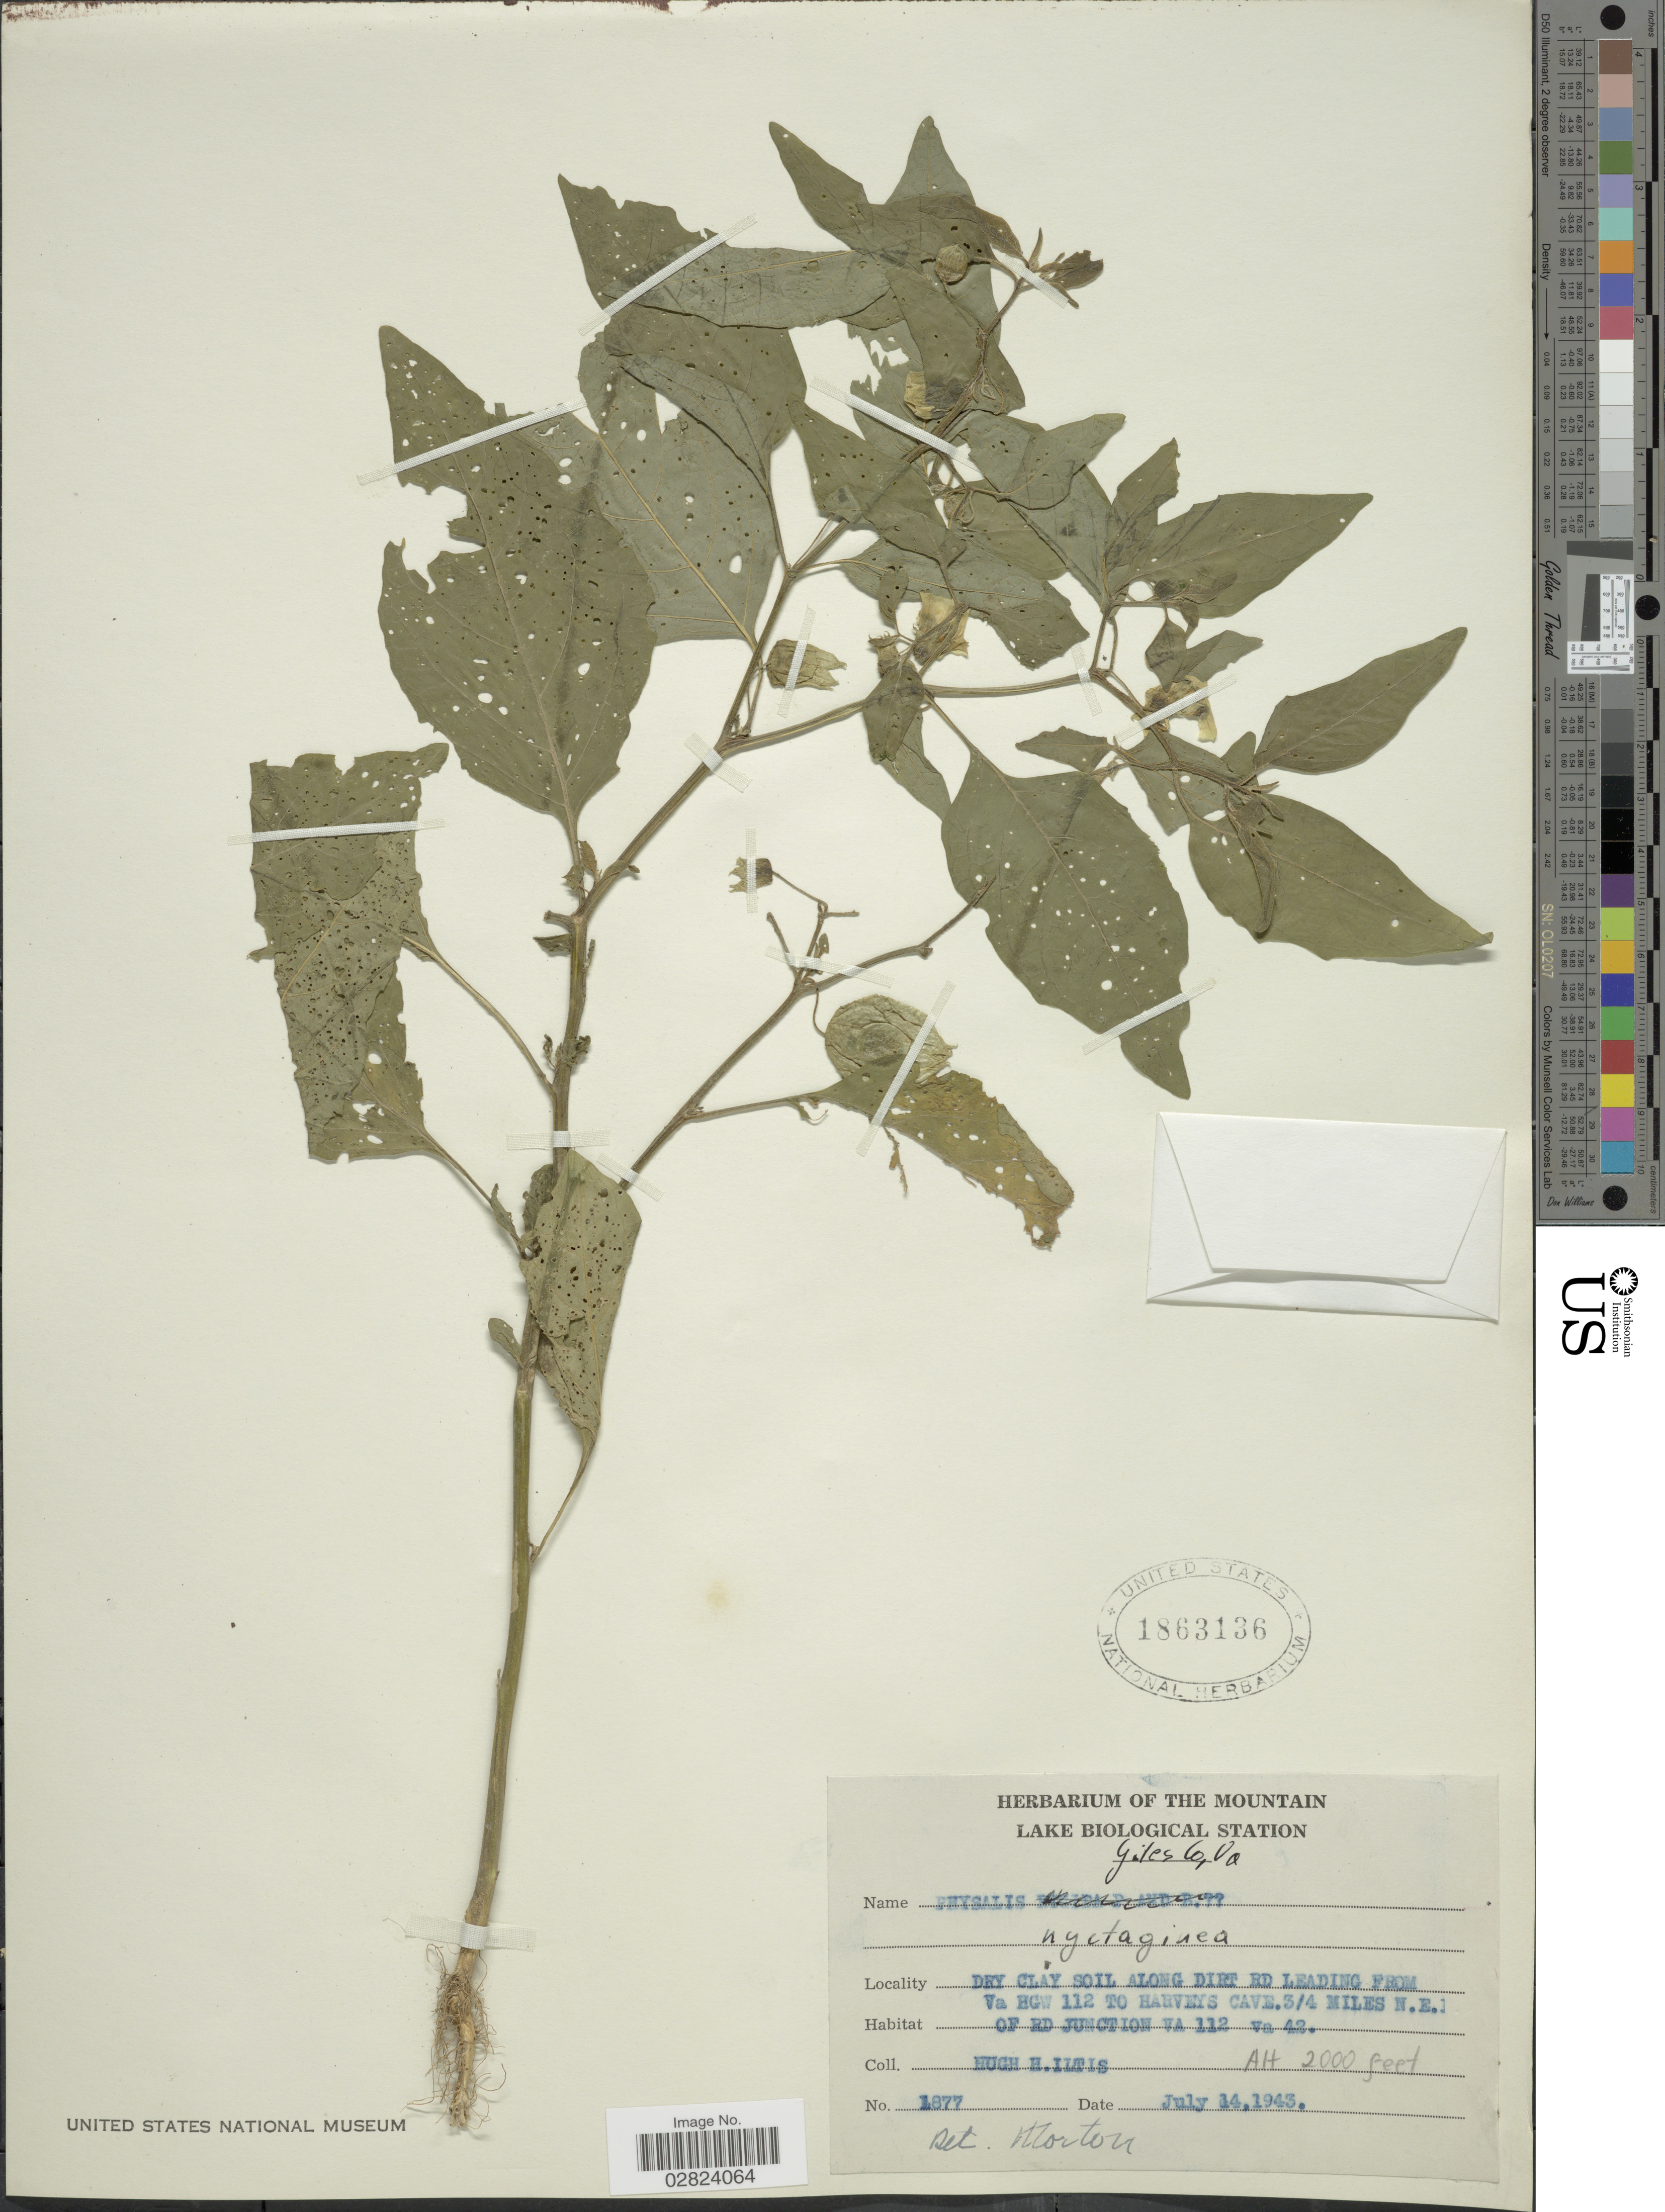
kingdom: Plantae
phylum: Tracheophyta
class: Magnoliopsida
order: Solanales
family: Solanaceae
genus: Physalis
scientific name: Physalis nyctaginea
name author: Dunal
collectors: H. Iltis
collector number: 1877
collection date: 1943-07-14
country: United States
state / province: Virginia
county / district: Giles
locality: Dry clay soil along dirt rd leading from Va Hgw 112 to Harvey's Cave. ¾ miles N.E. of Rd. Junction VA 112 Va 42.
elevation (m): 610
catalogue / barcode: US 1863136